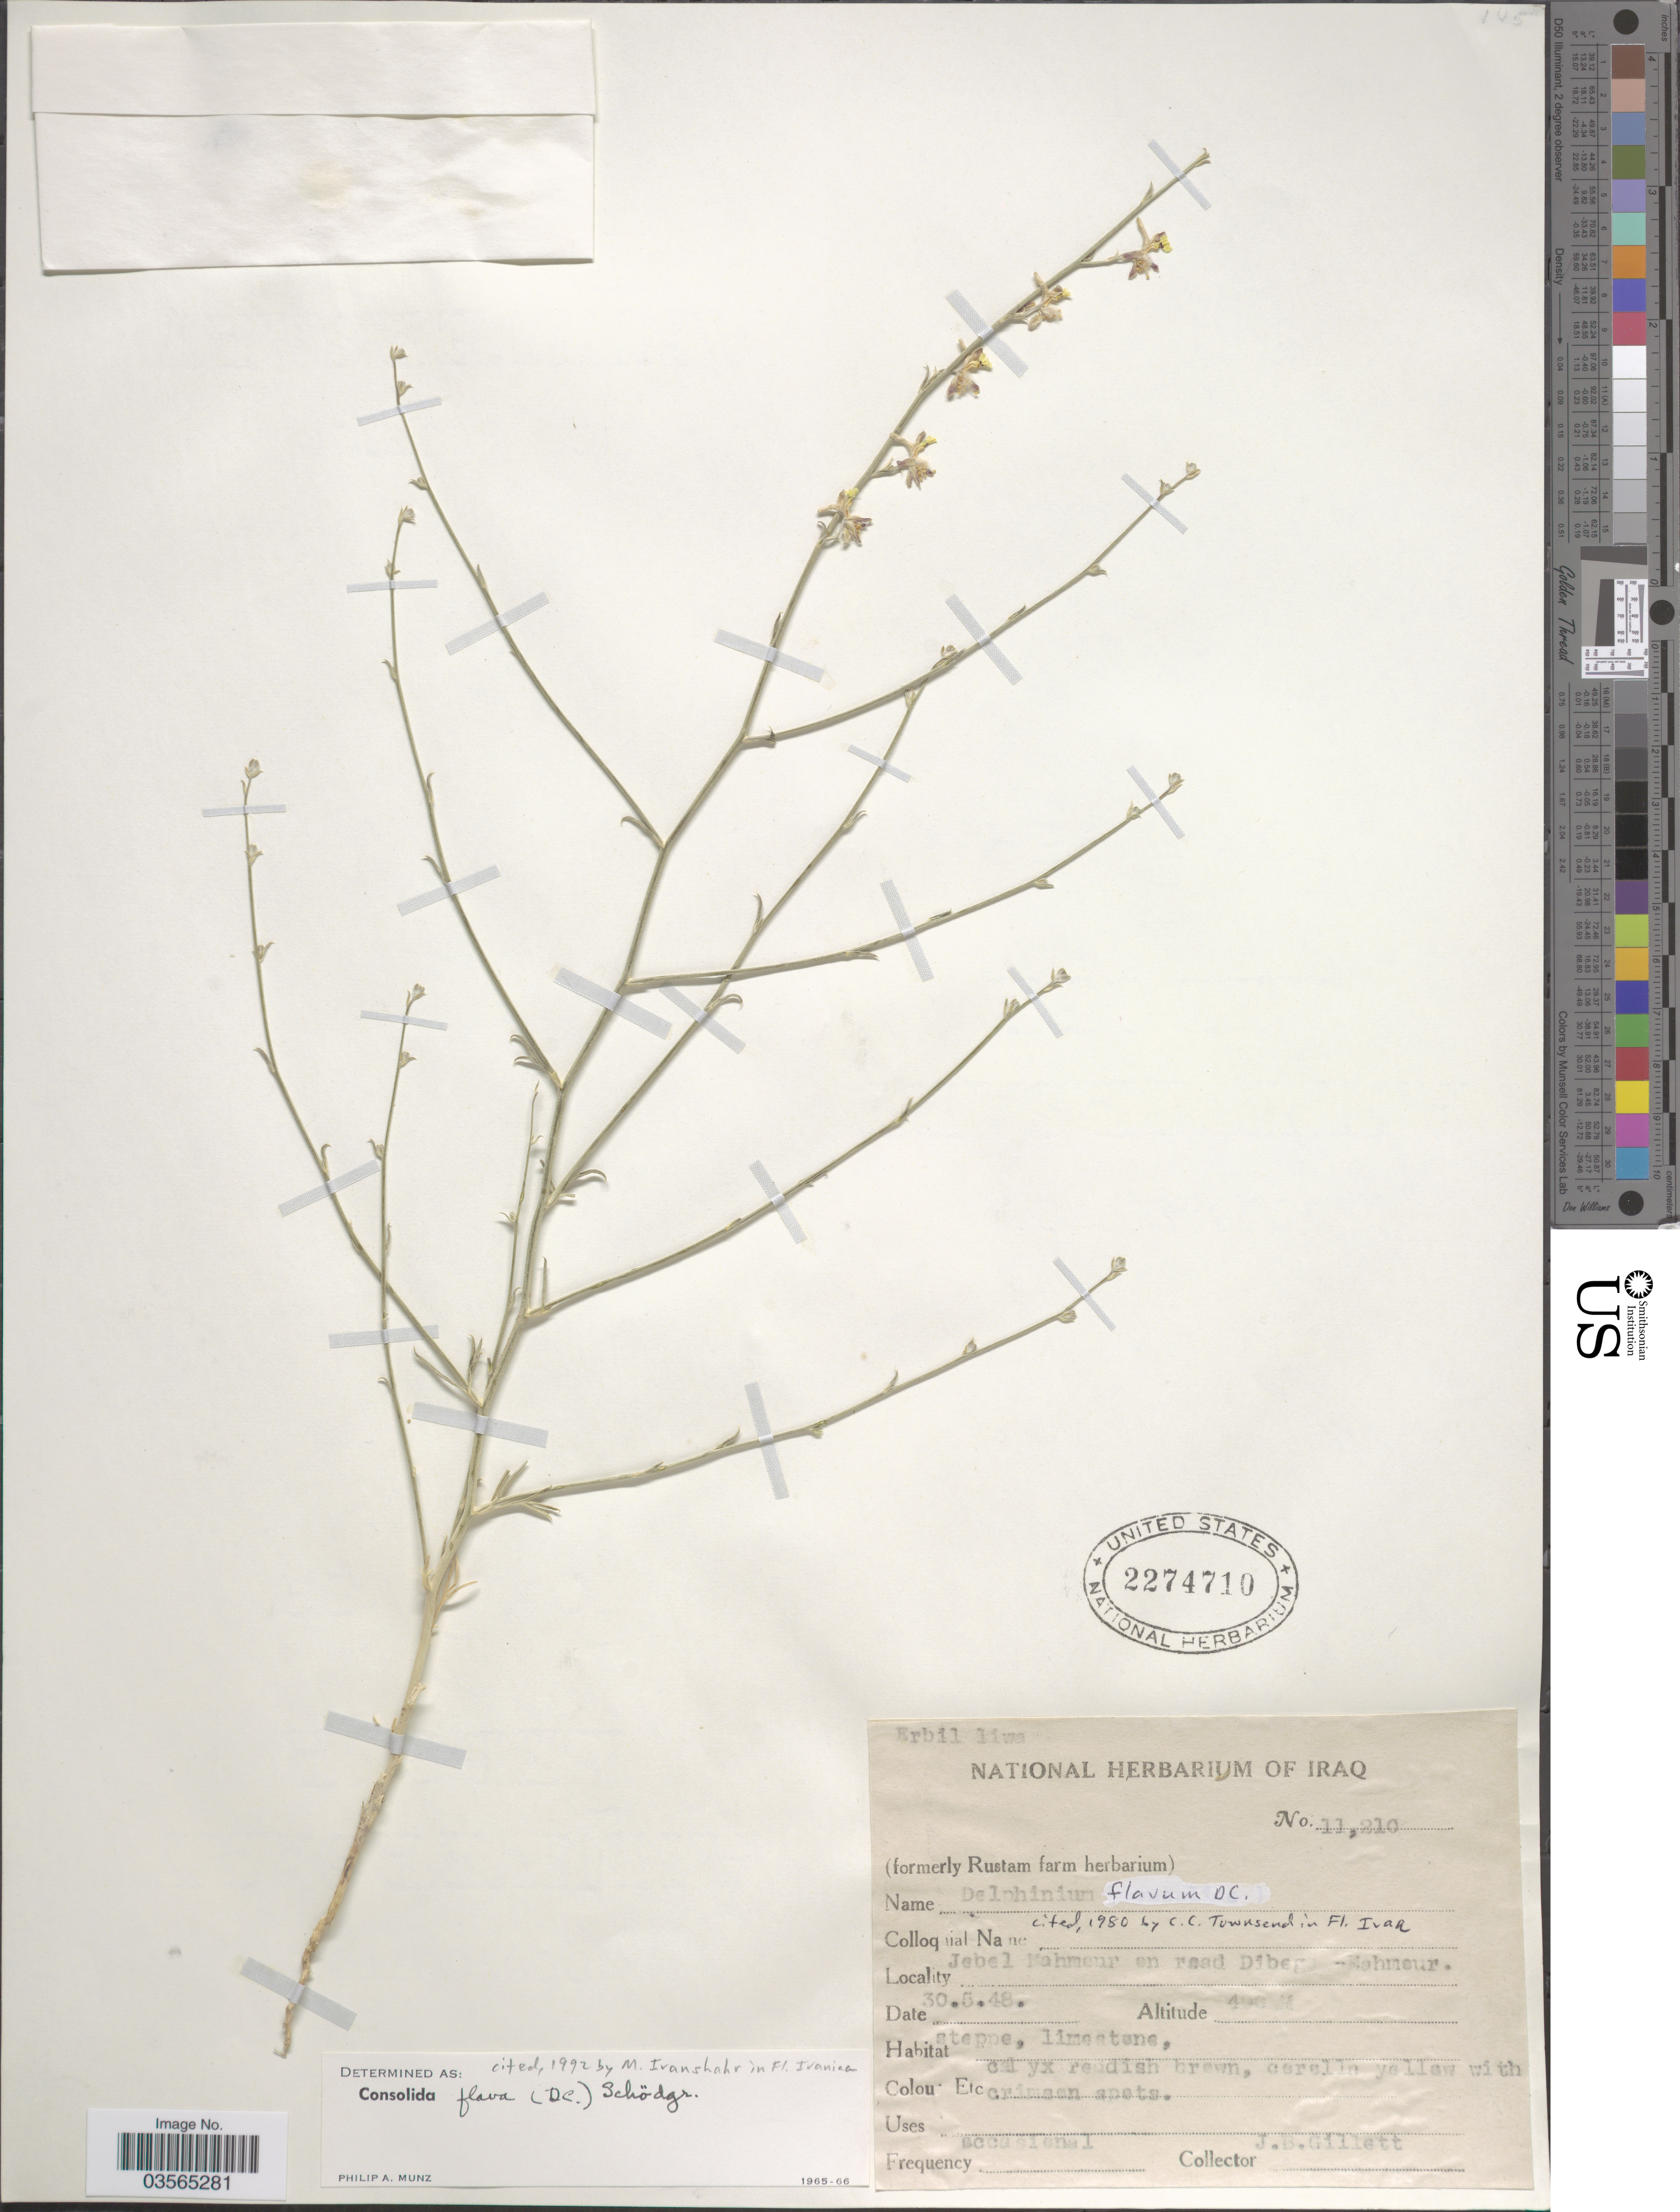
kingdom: Plantae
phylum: Tracheophyta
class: Magnoliopsida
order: Ranunculales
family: Ranunculaceae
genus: Delphinium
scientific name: Delphinium flavum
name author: DC.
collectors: J. B. Gillett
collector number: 11210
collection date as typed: Transcribed d/m/y: 30/5/48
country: Iraq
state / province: Arbīl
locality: Erbil liwa. Jebel Mahmeur en road Dibeg [illegible text] - Mahmeur.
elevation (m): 400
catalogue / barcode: US 2274710